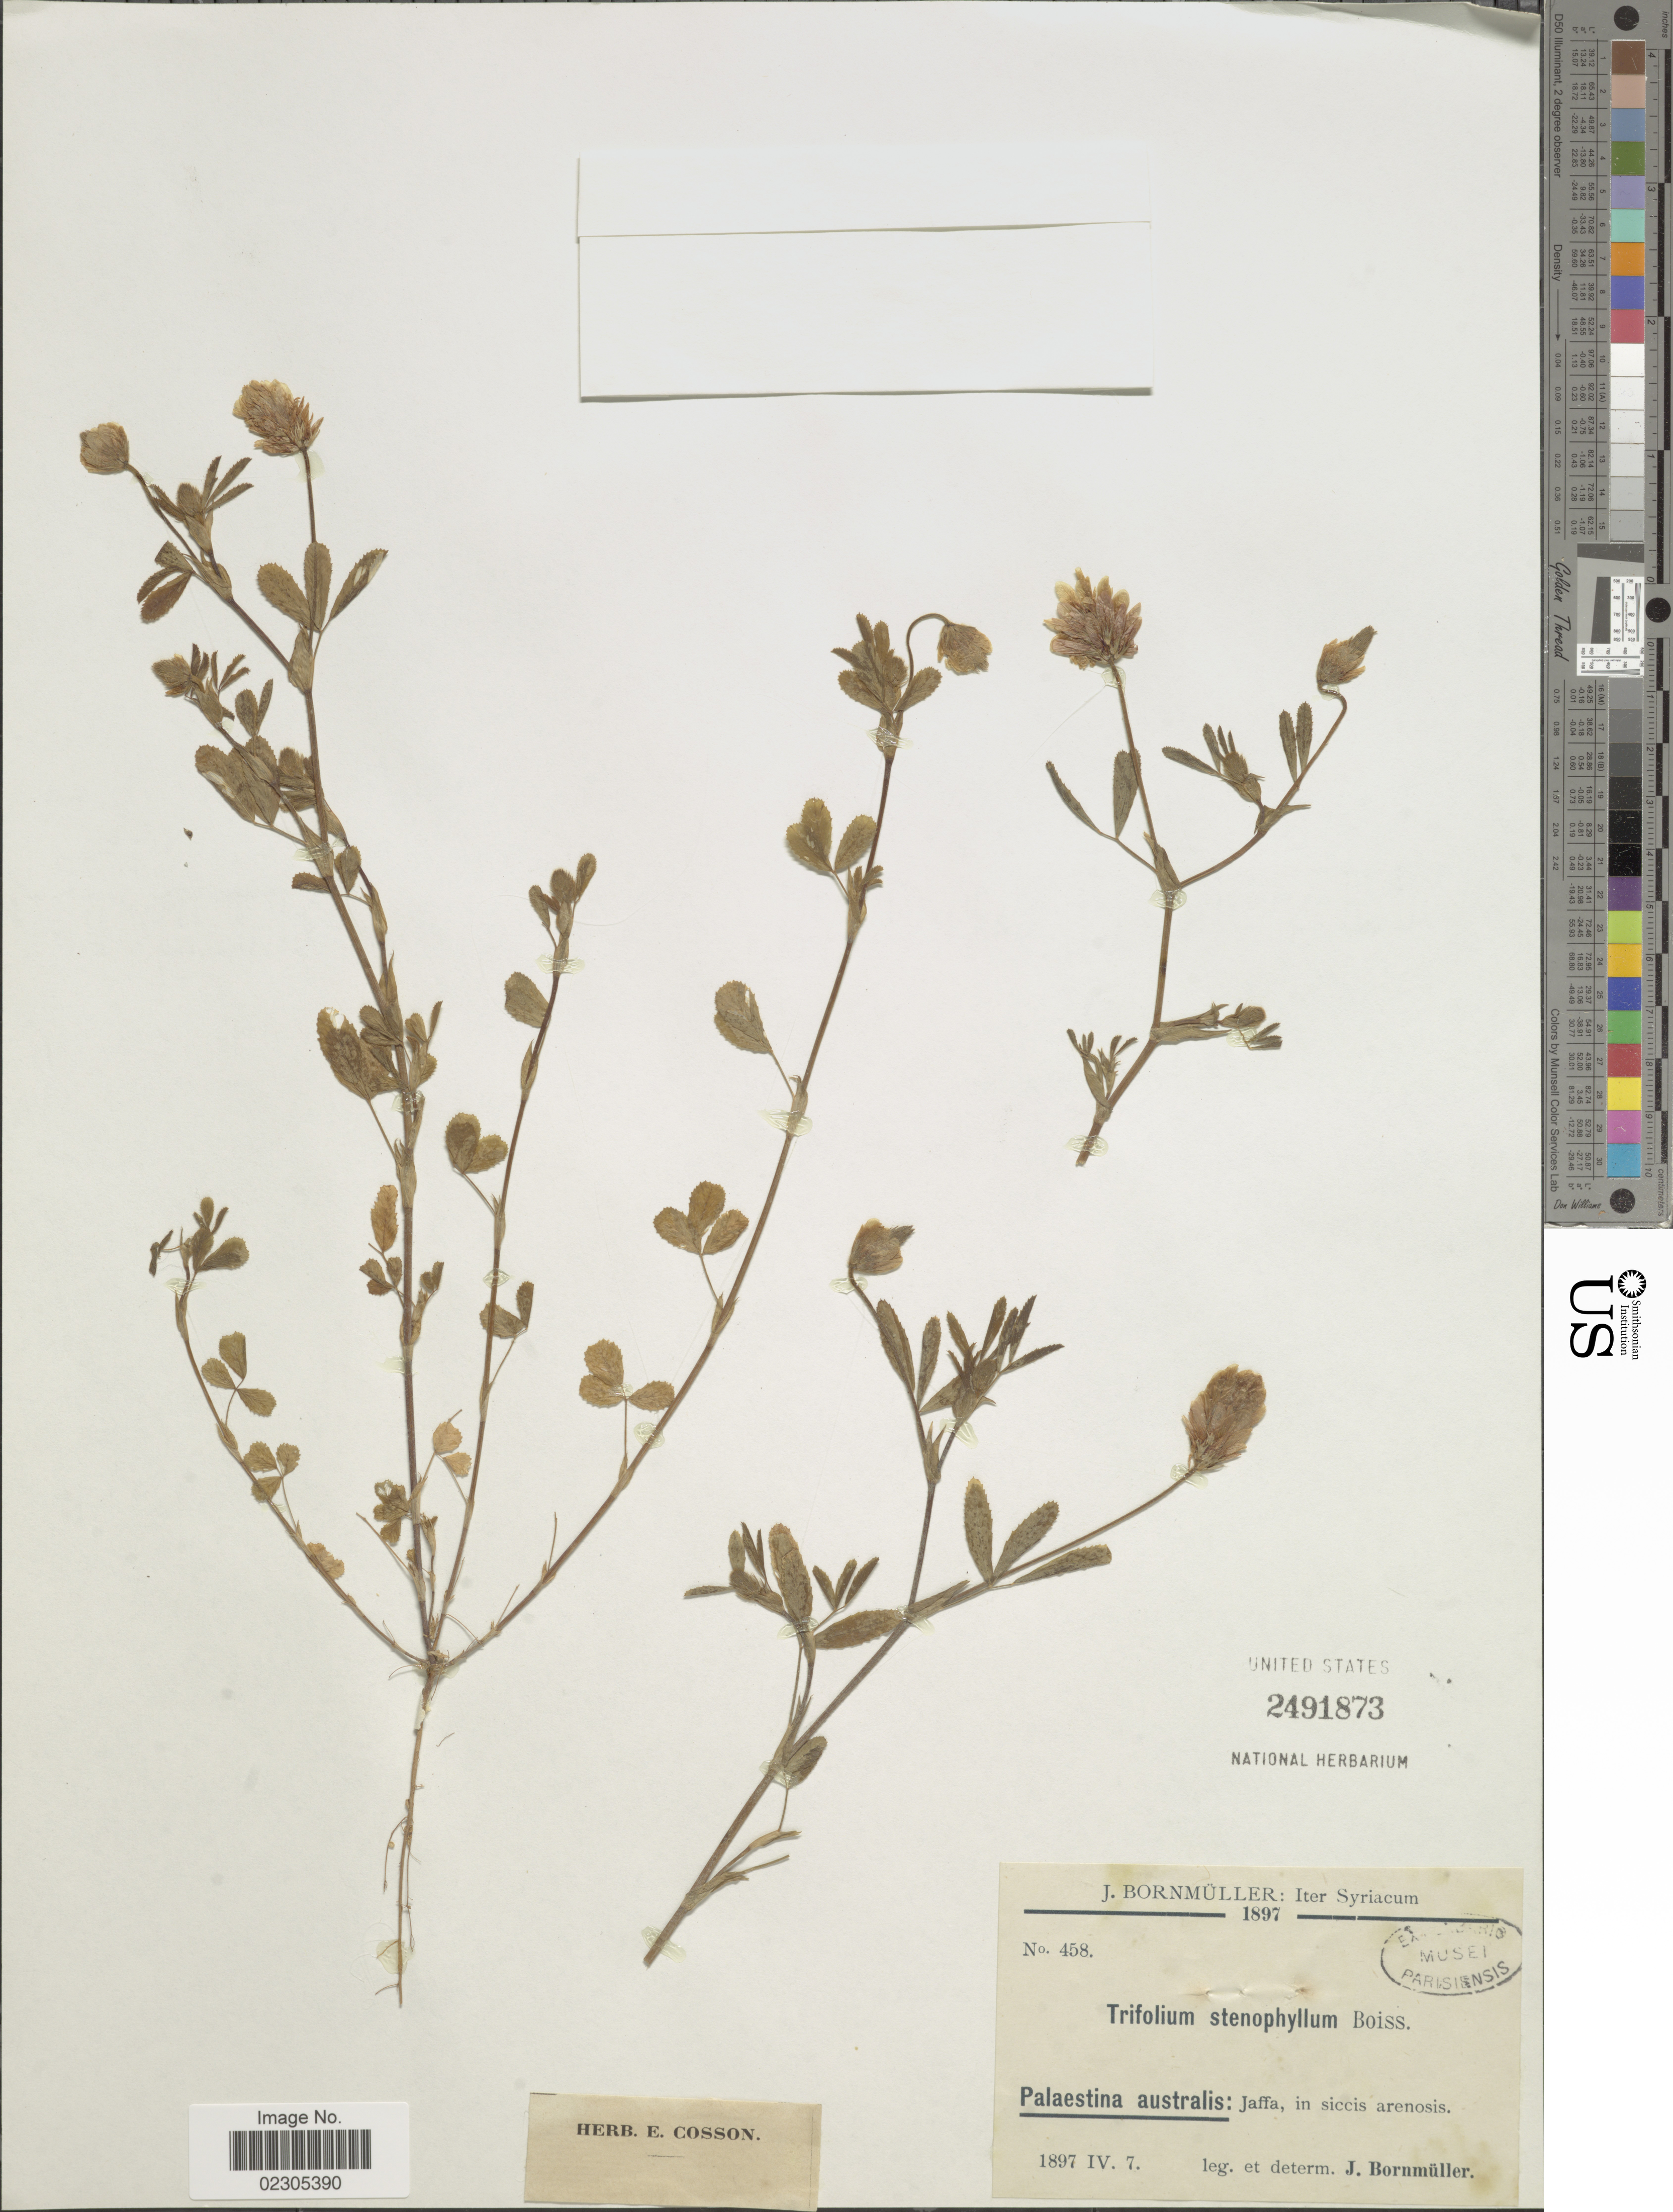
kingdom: Plantae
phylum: Tracheophyta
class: Magnoliopsida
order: Fabales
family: Fabaceae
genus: Trifolium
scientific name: Trifolium stenophyllum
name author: Nutt.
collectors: J. Bornmüller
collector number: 458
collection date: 1897-04-07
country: Syria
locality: Palaestina australis: Jaffam in siccis arenosis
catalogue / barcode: US 2491873